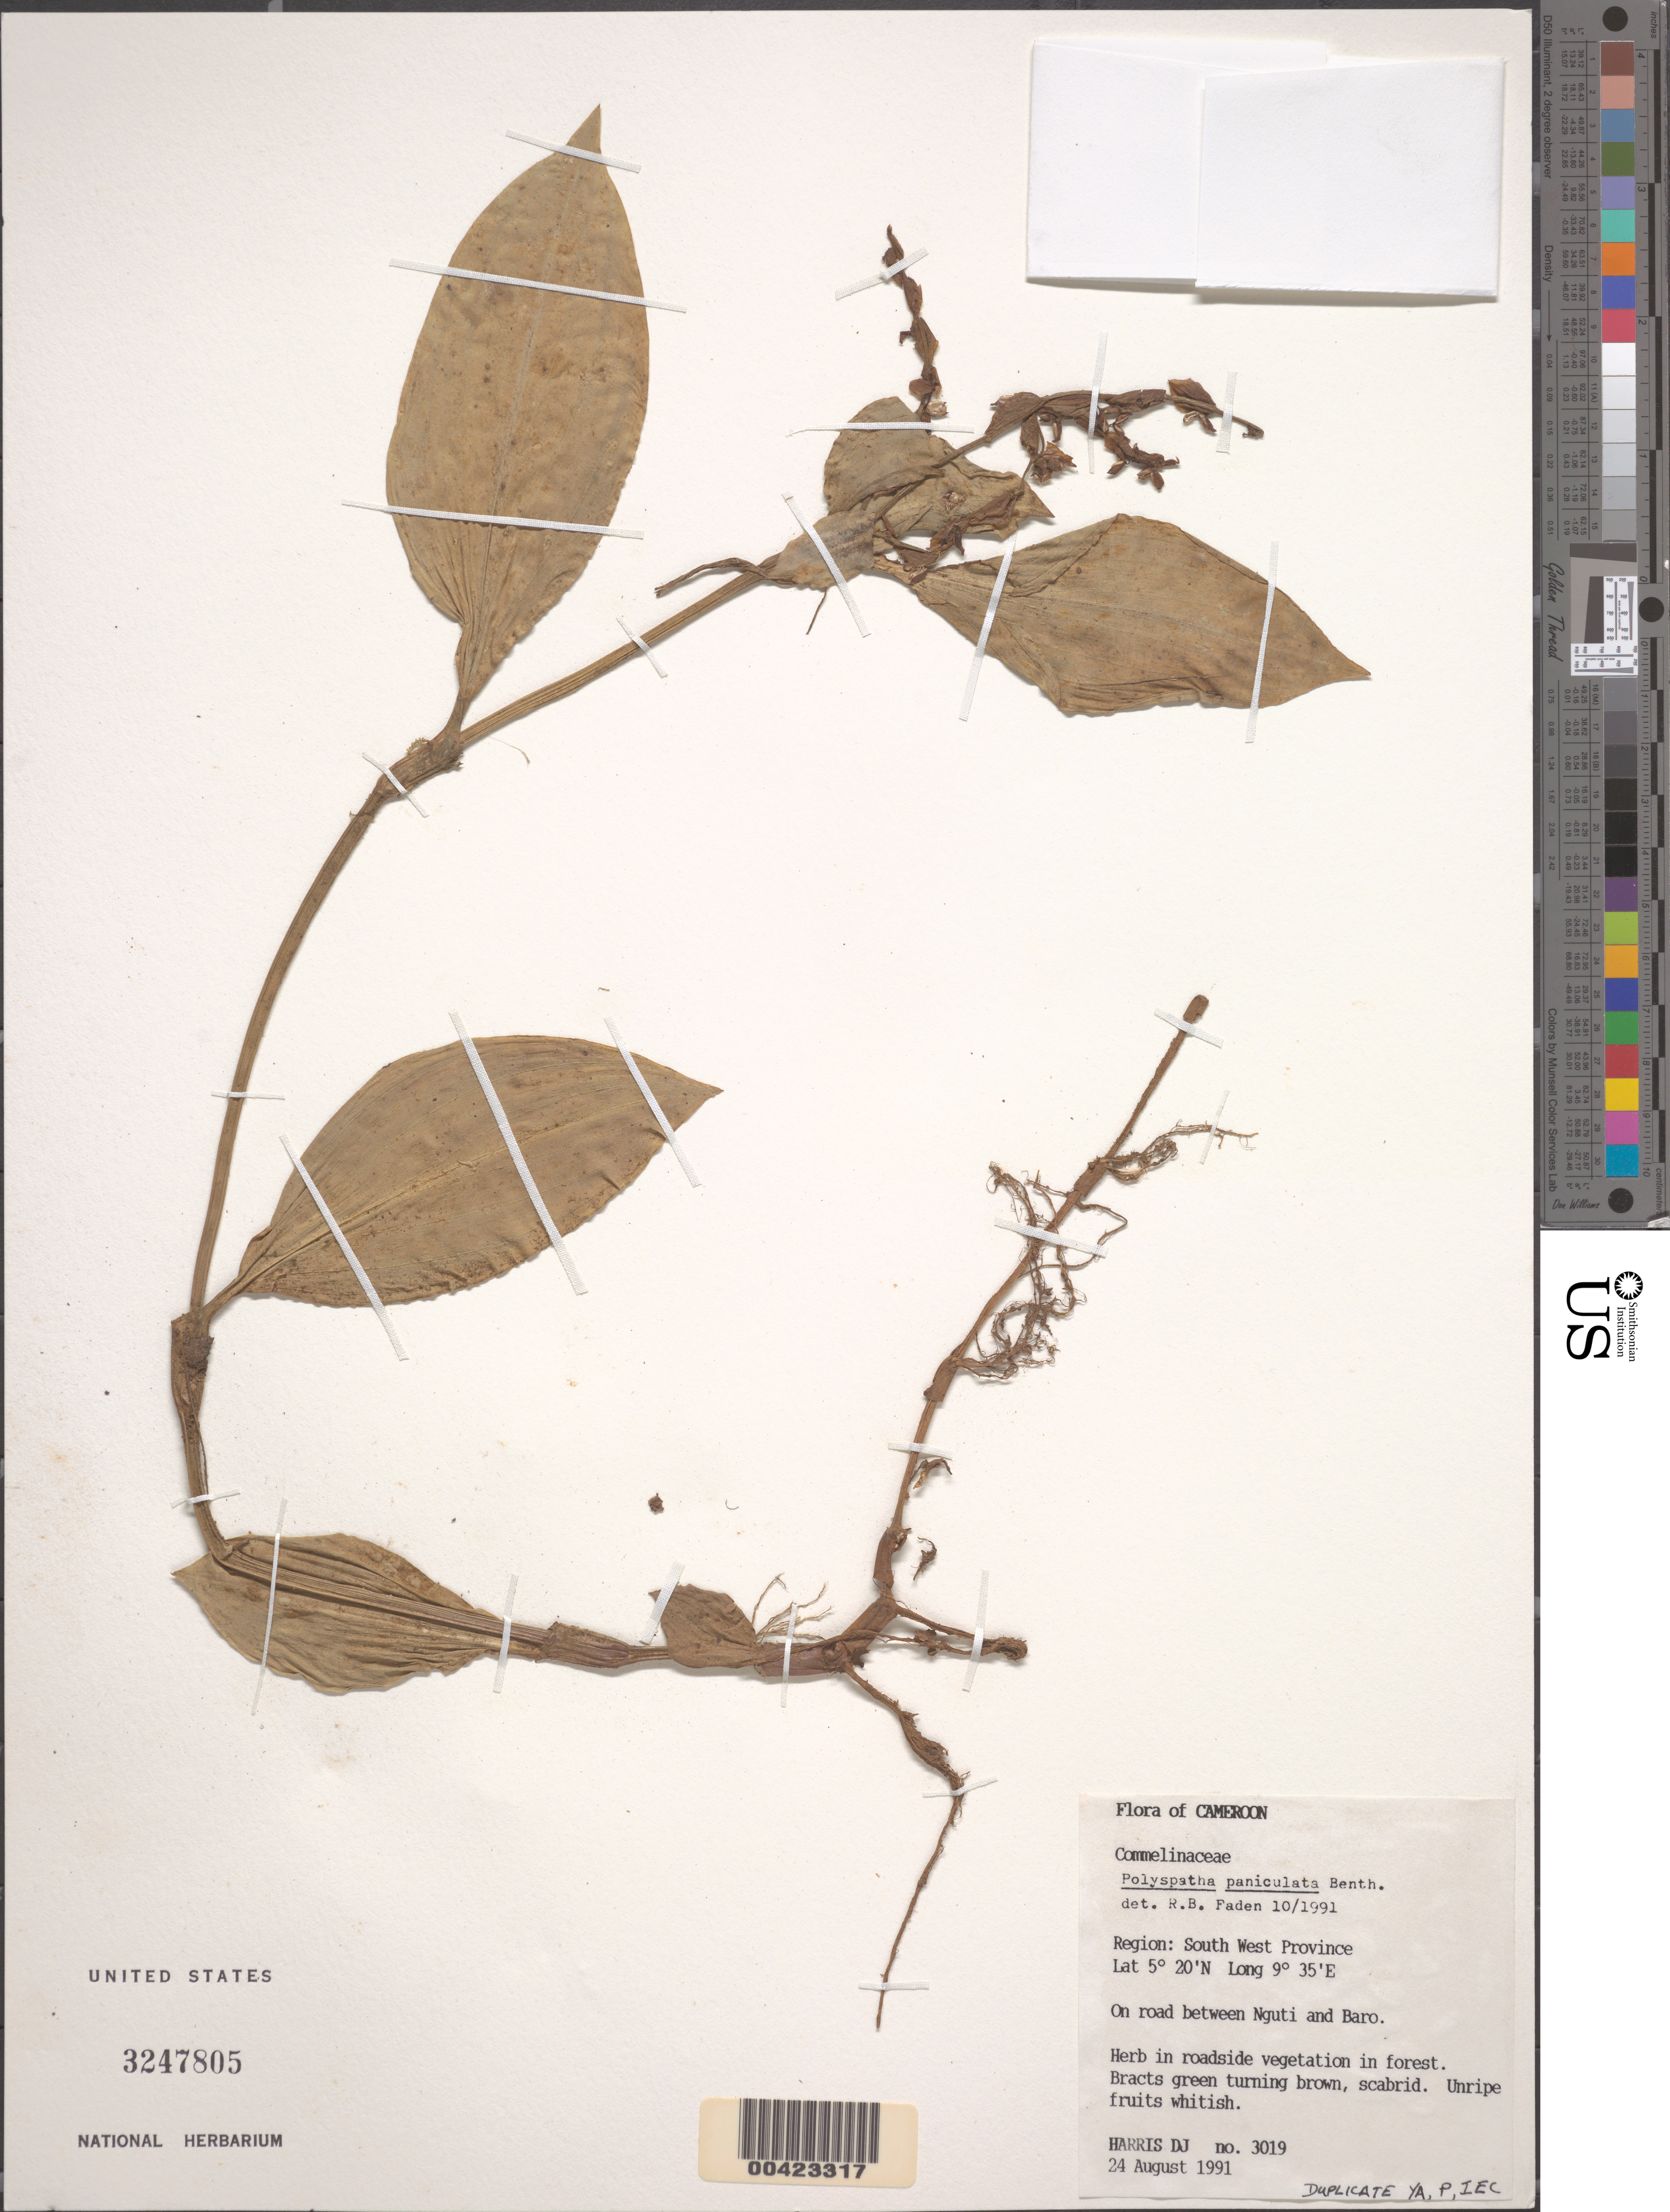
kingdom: Plantae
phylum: Tracheophyta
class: Liliopsida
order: Commelinales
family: Commelinaceae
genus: Polyspatha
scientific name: Polyspatha paniculata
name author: Benth.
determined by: Faden, Robert B., (US), Smithsonian Institution - National Museum of Natural History (UNITED STATES)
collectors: D. J. Harris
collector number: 3019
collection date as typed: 24 Aug 1991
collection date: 1991-08-24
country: Cameroon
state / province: Sud-Ouest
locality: Road between nguti and baro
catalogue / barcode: US 3247805